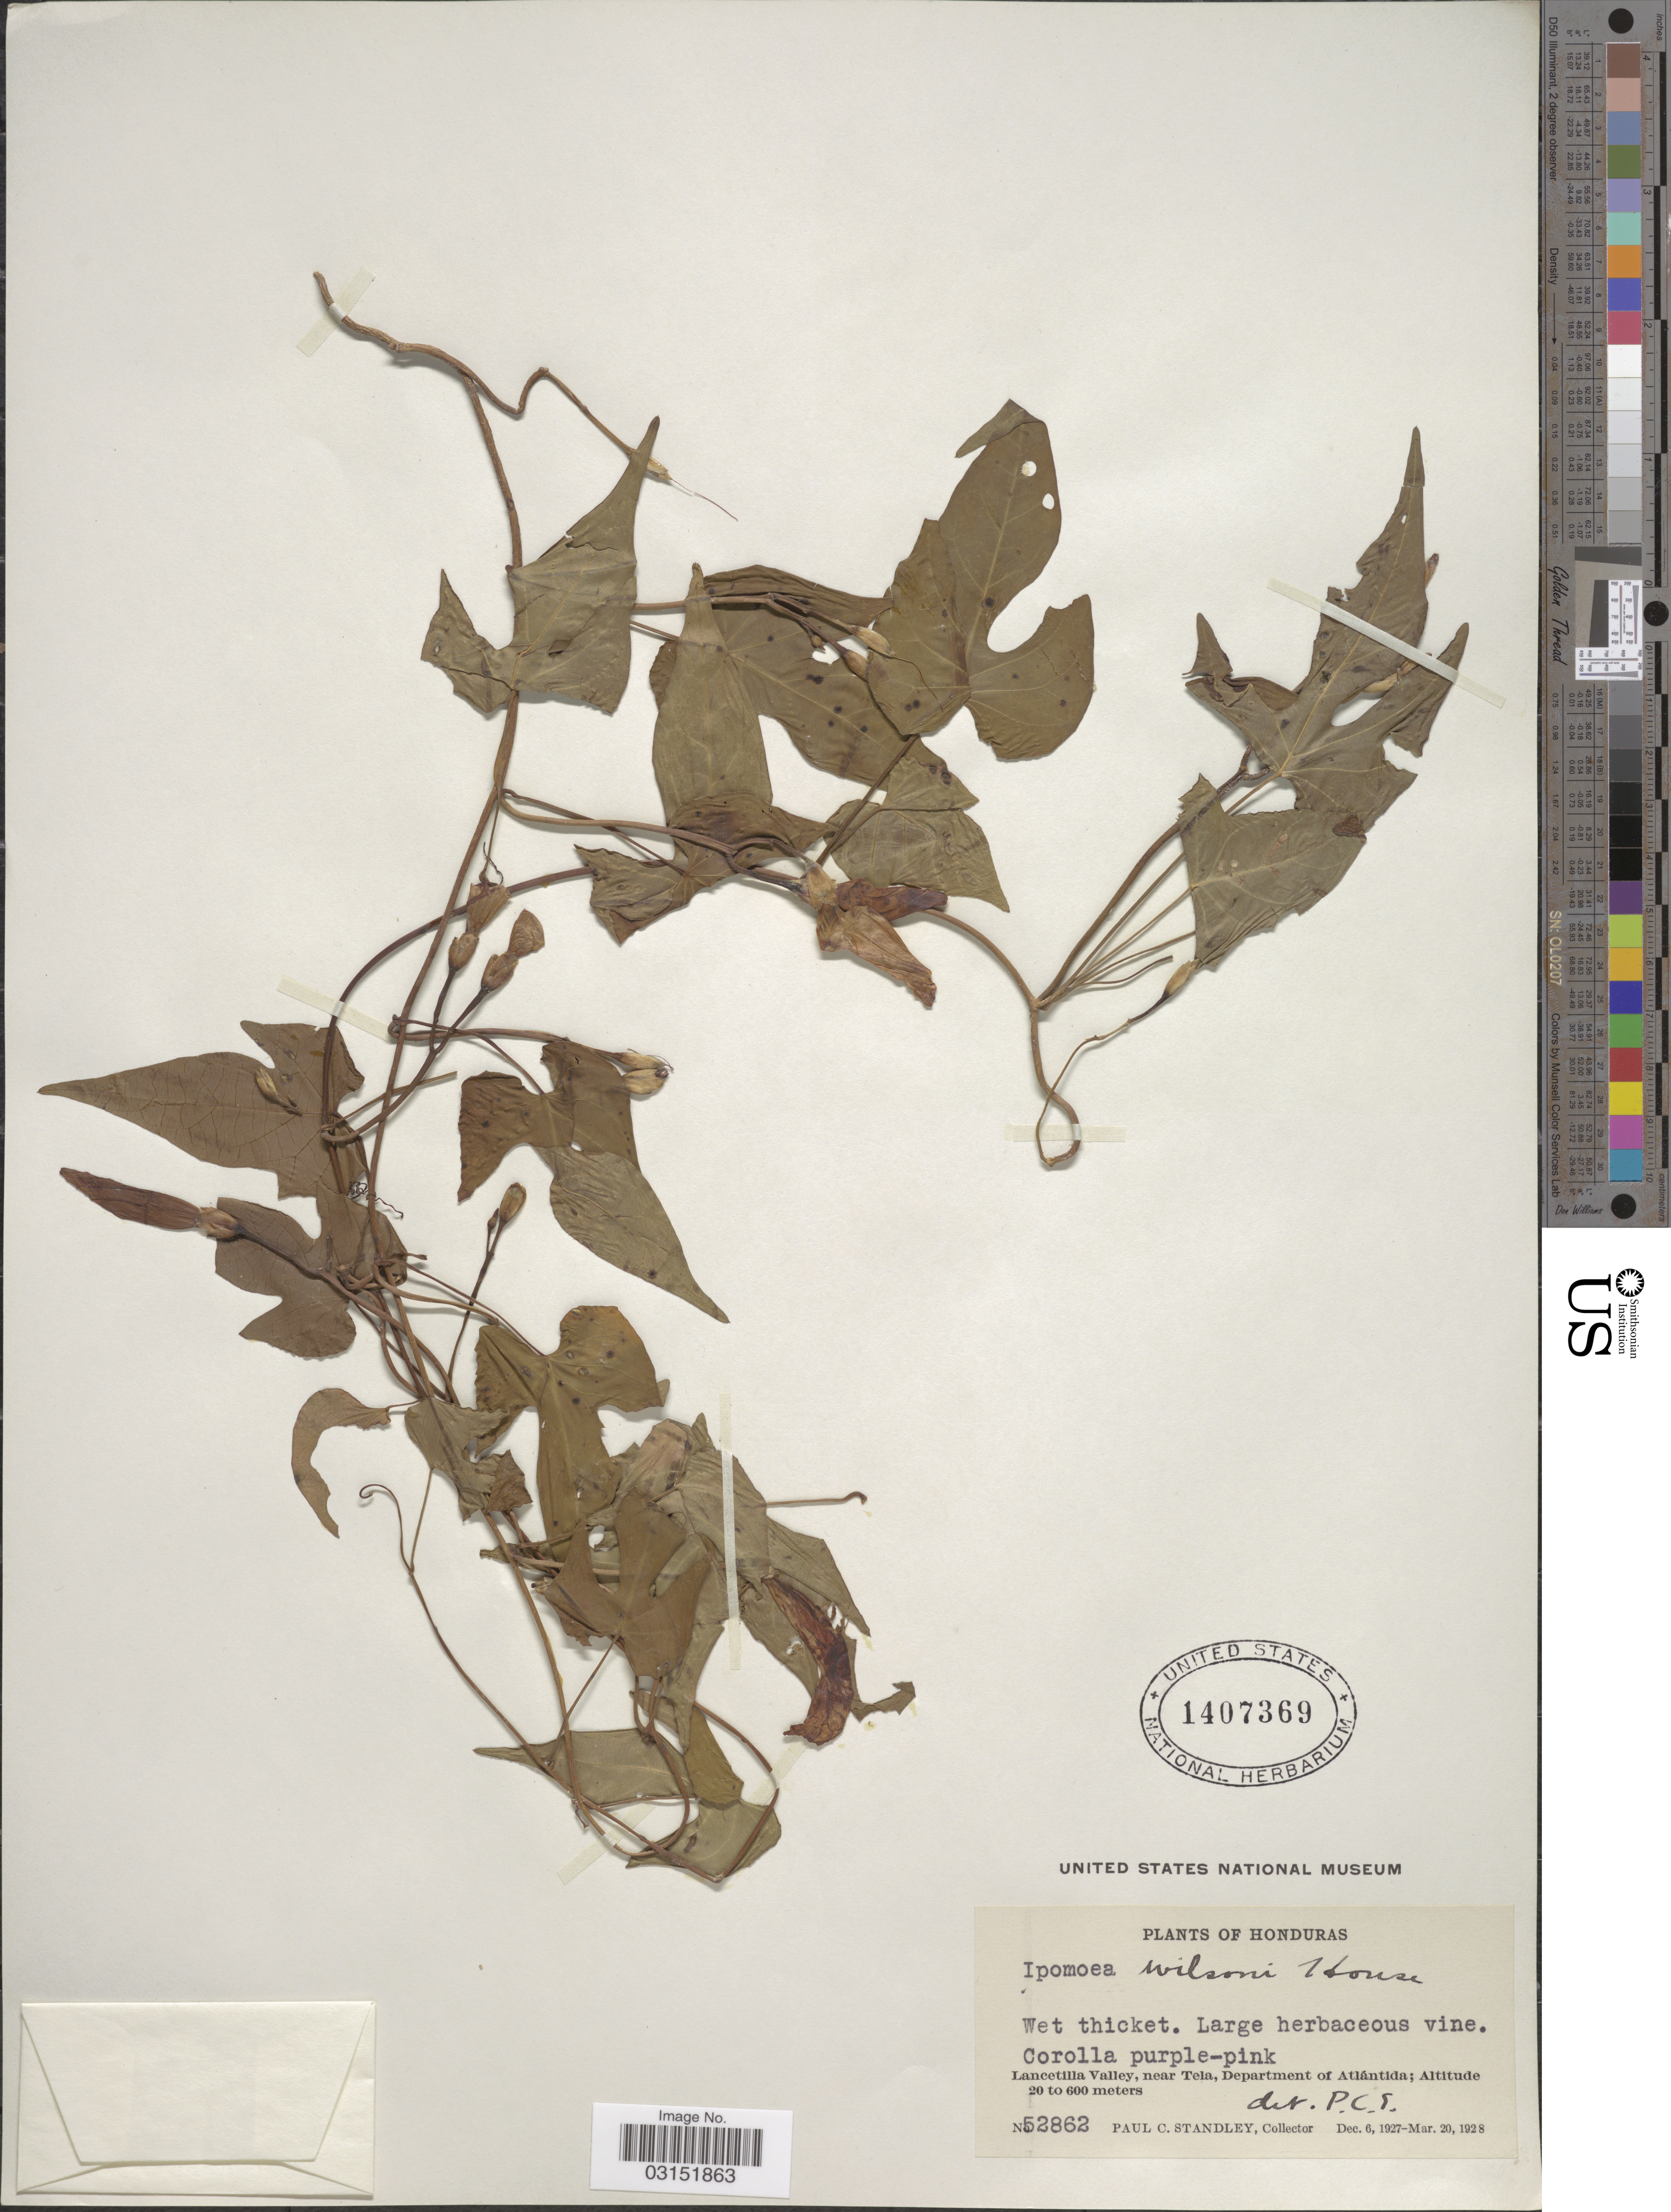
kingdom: Plantae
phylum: Tracheophyta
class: Magnoliopsida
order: Solanales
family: Convolvulaceae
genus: Ipomoea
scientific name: Ipomoea wilsonii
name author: House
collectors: P. C. Standley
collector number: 52862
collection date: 1927-12-06/1928-03-20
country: Honduras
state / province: Atlántida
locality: Lancetilla Valley, near Tela, Department of Atlántida.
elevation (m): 20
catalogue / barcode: US 1407369